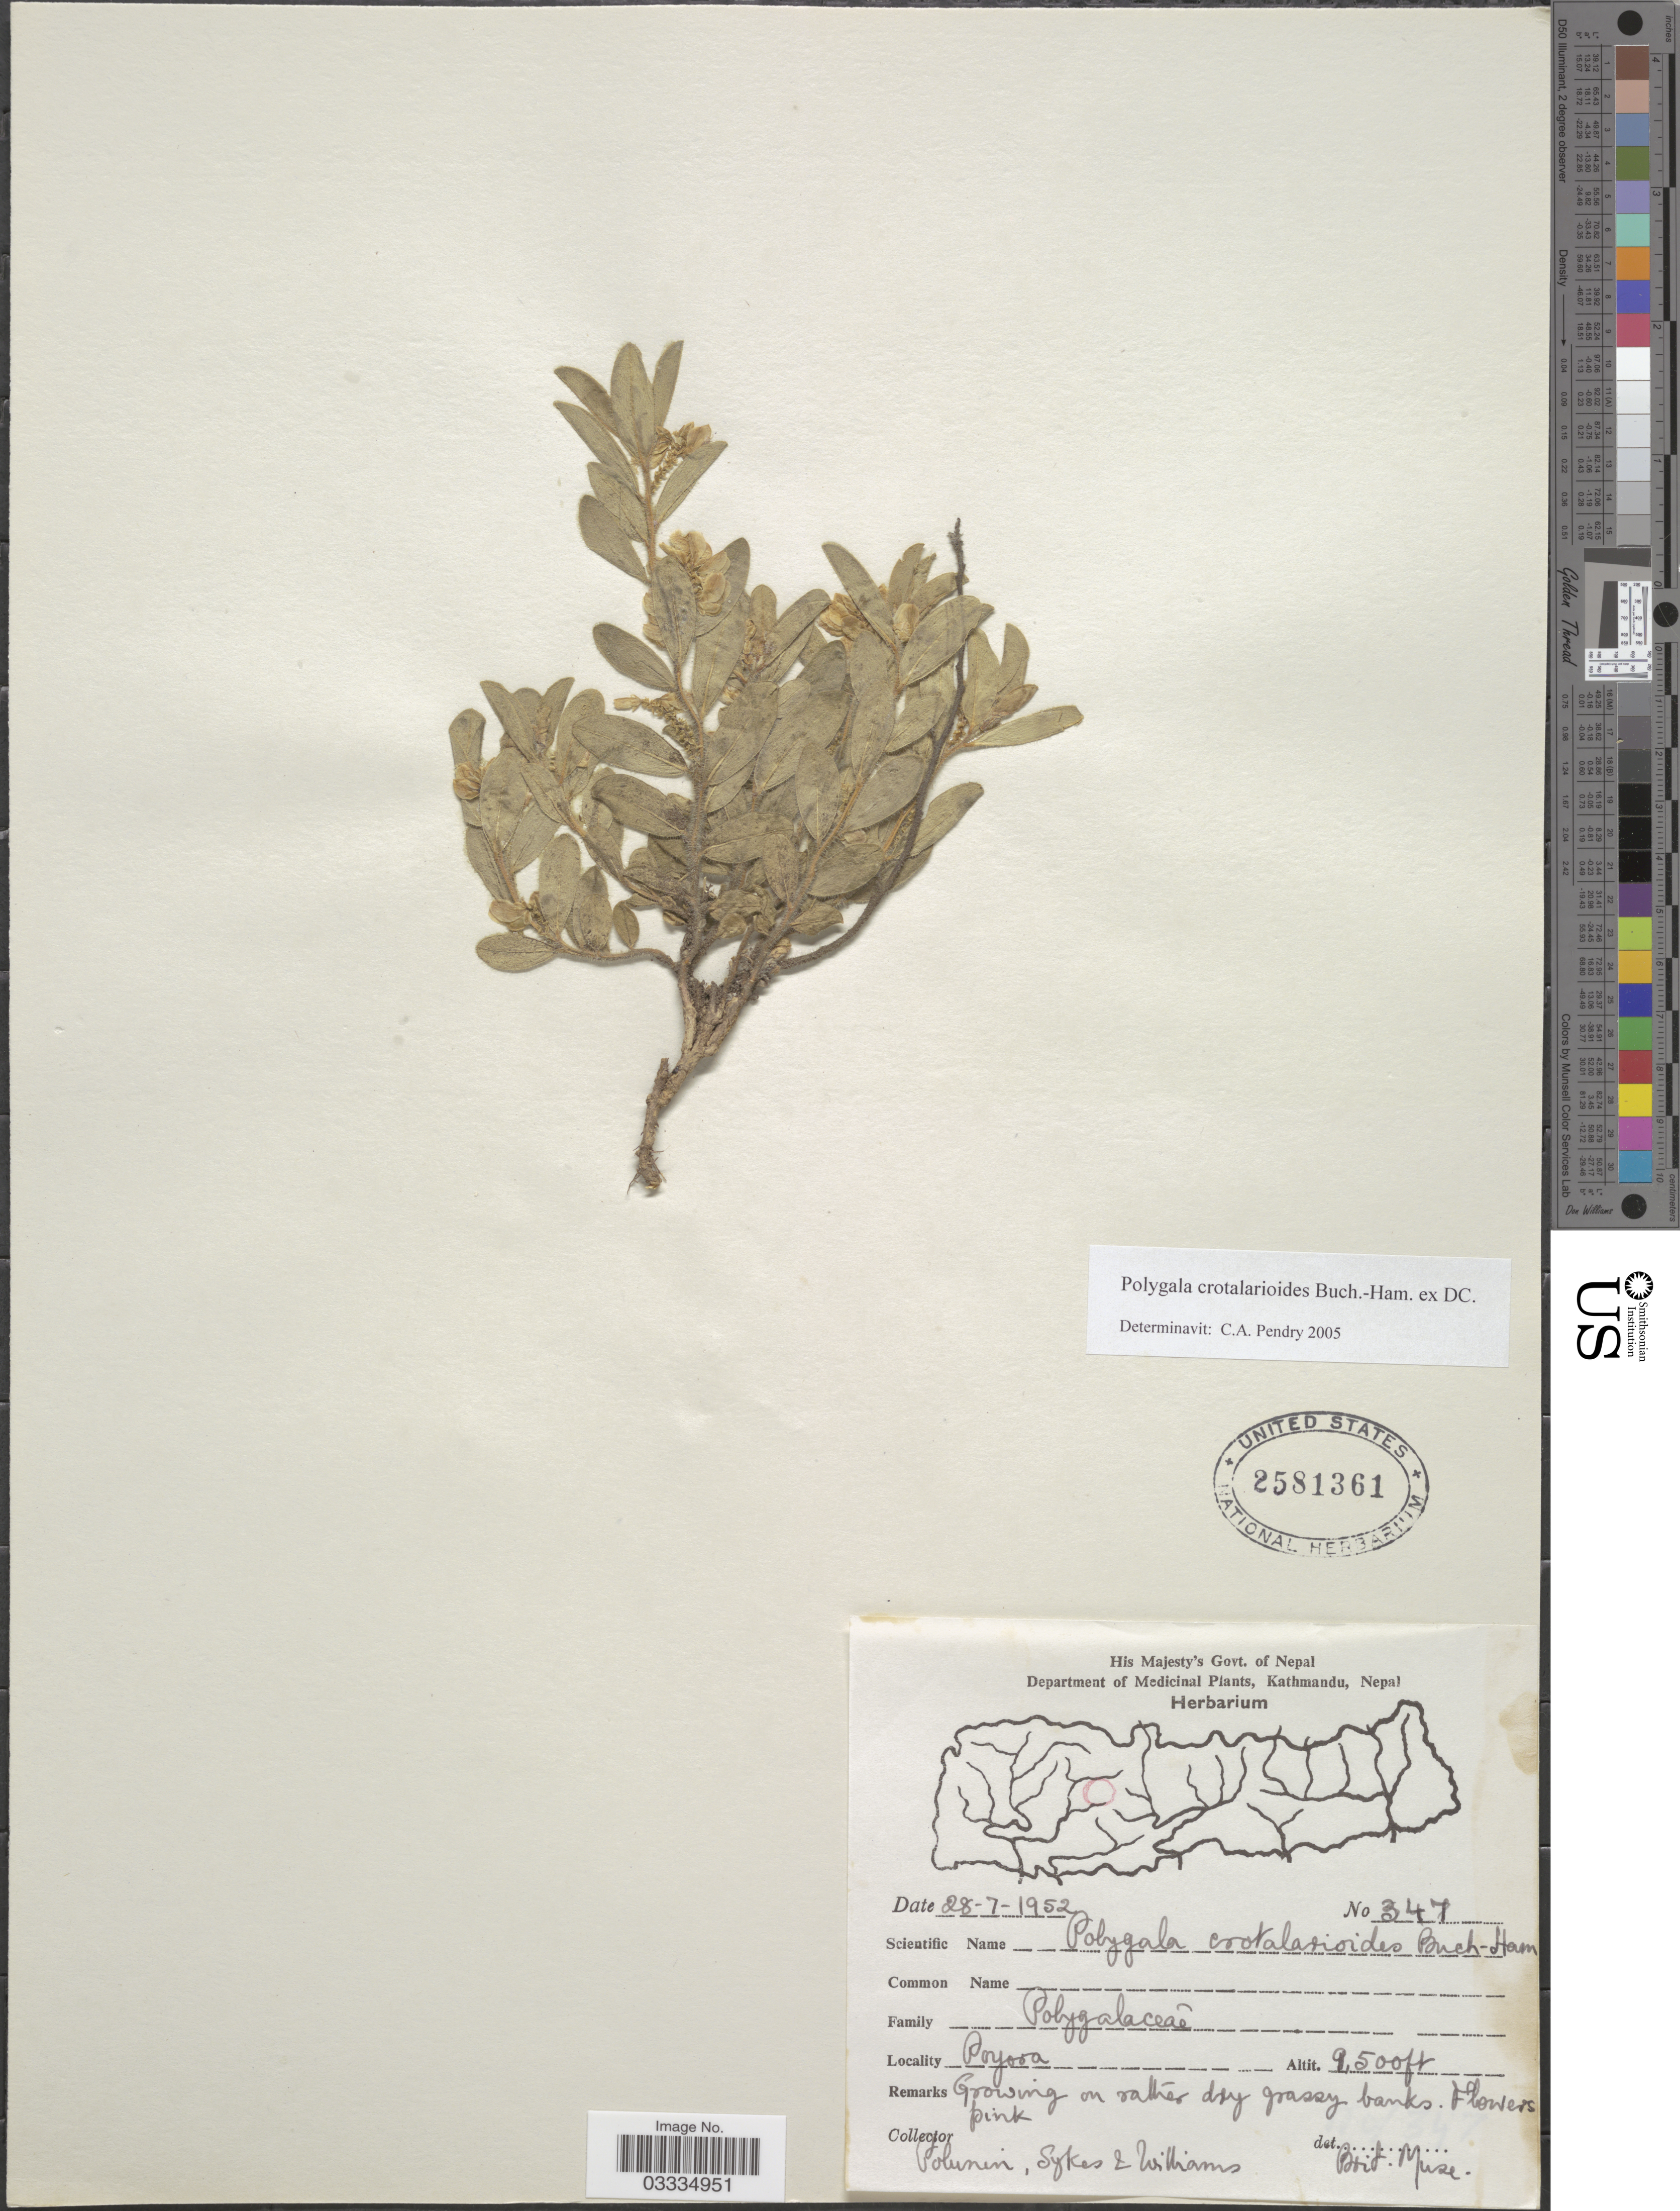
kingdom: Plantae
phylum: Tracheophyta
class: Magnoliopsida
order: Fabales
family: Polygalaceae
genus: Polygala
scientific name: Polygala crotalarioides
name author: Buch.-Ham. ex DC.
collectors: Polunin, Sykes, -- & -- Williams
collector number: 347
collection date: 1952-07-28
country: Nepal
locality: Poyora.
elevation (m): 2896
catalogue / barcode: US 2581361